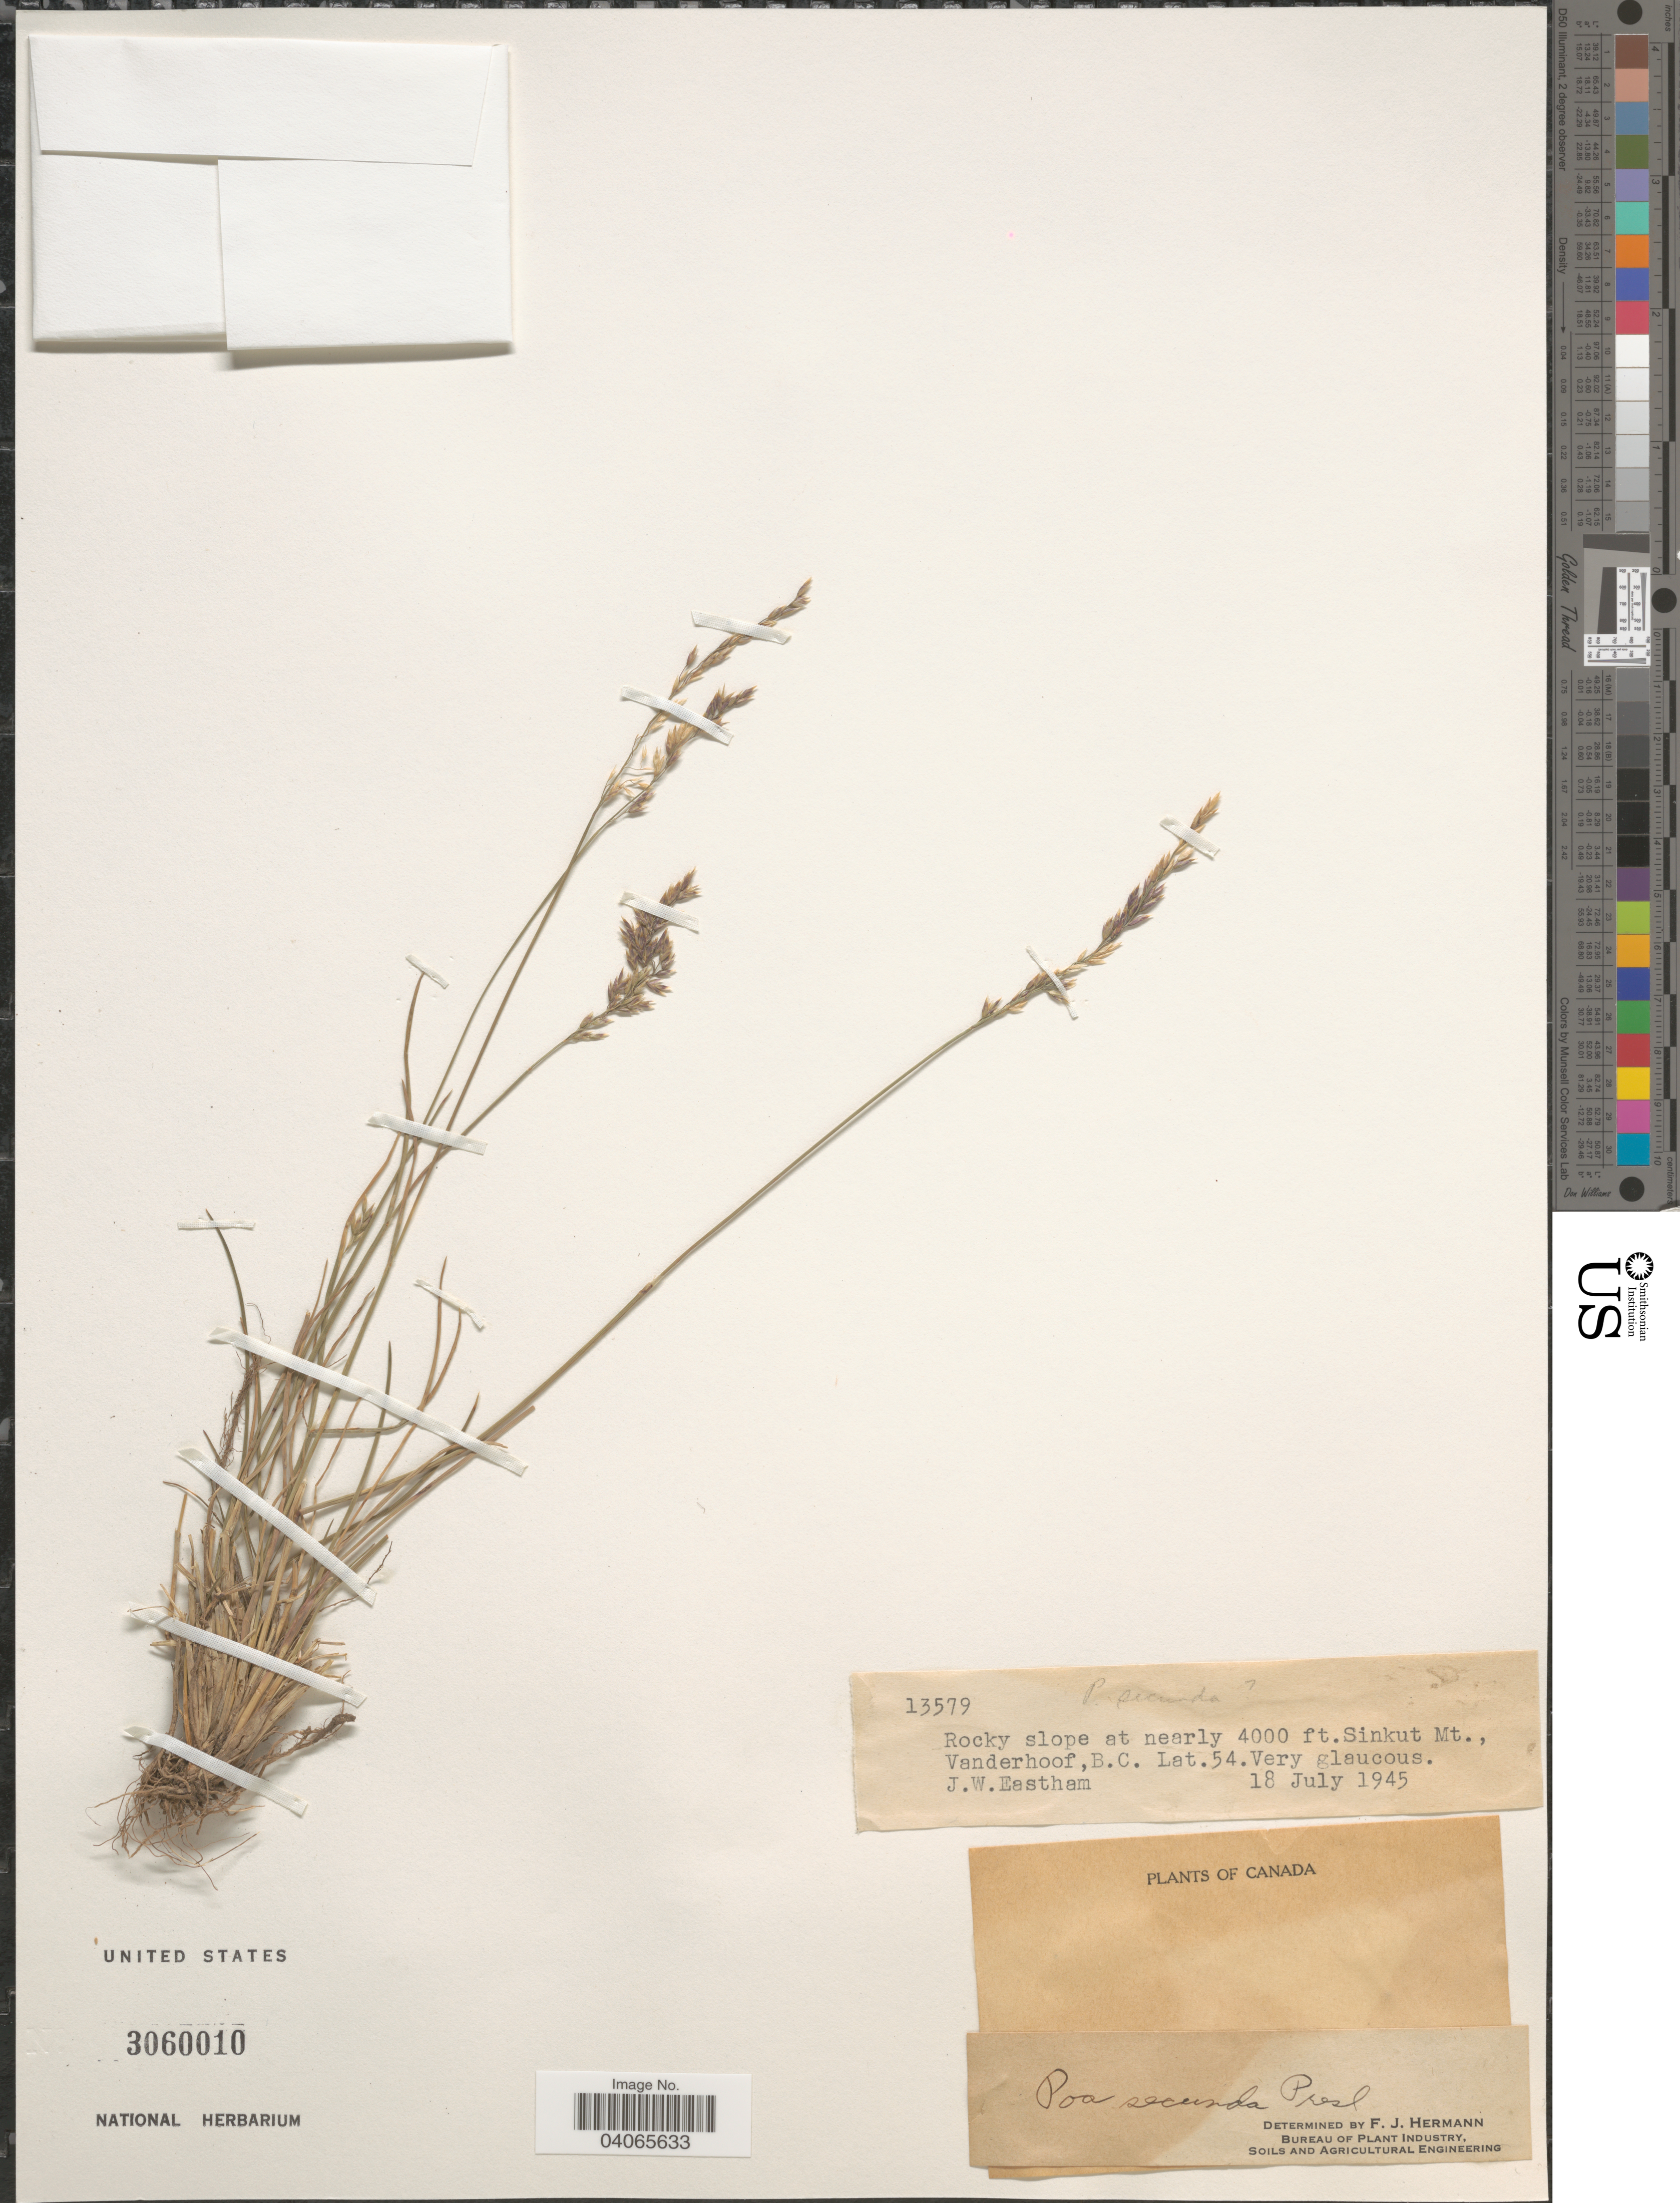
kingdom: Plantae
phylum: Tracheophyta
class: Liliopsida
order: Poales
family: Poaceae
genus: Poa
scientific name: Poa secunda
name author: J. Presl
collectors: J. Eastham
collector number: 13579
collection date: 1945-07-18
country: Canada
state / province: British Columbia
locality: Rocky slope Sinkut Mt., Vanderhoof.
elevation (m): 1219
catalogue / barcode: US 3060010